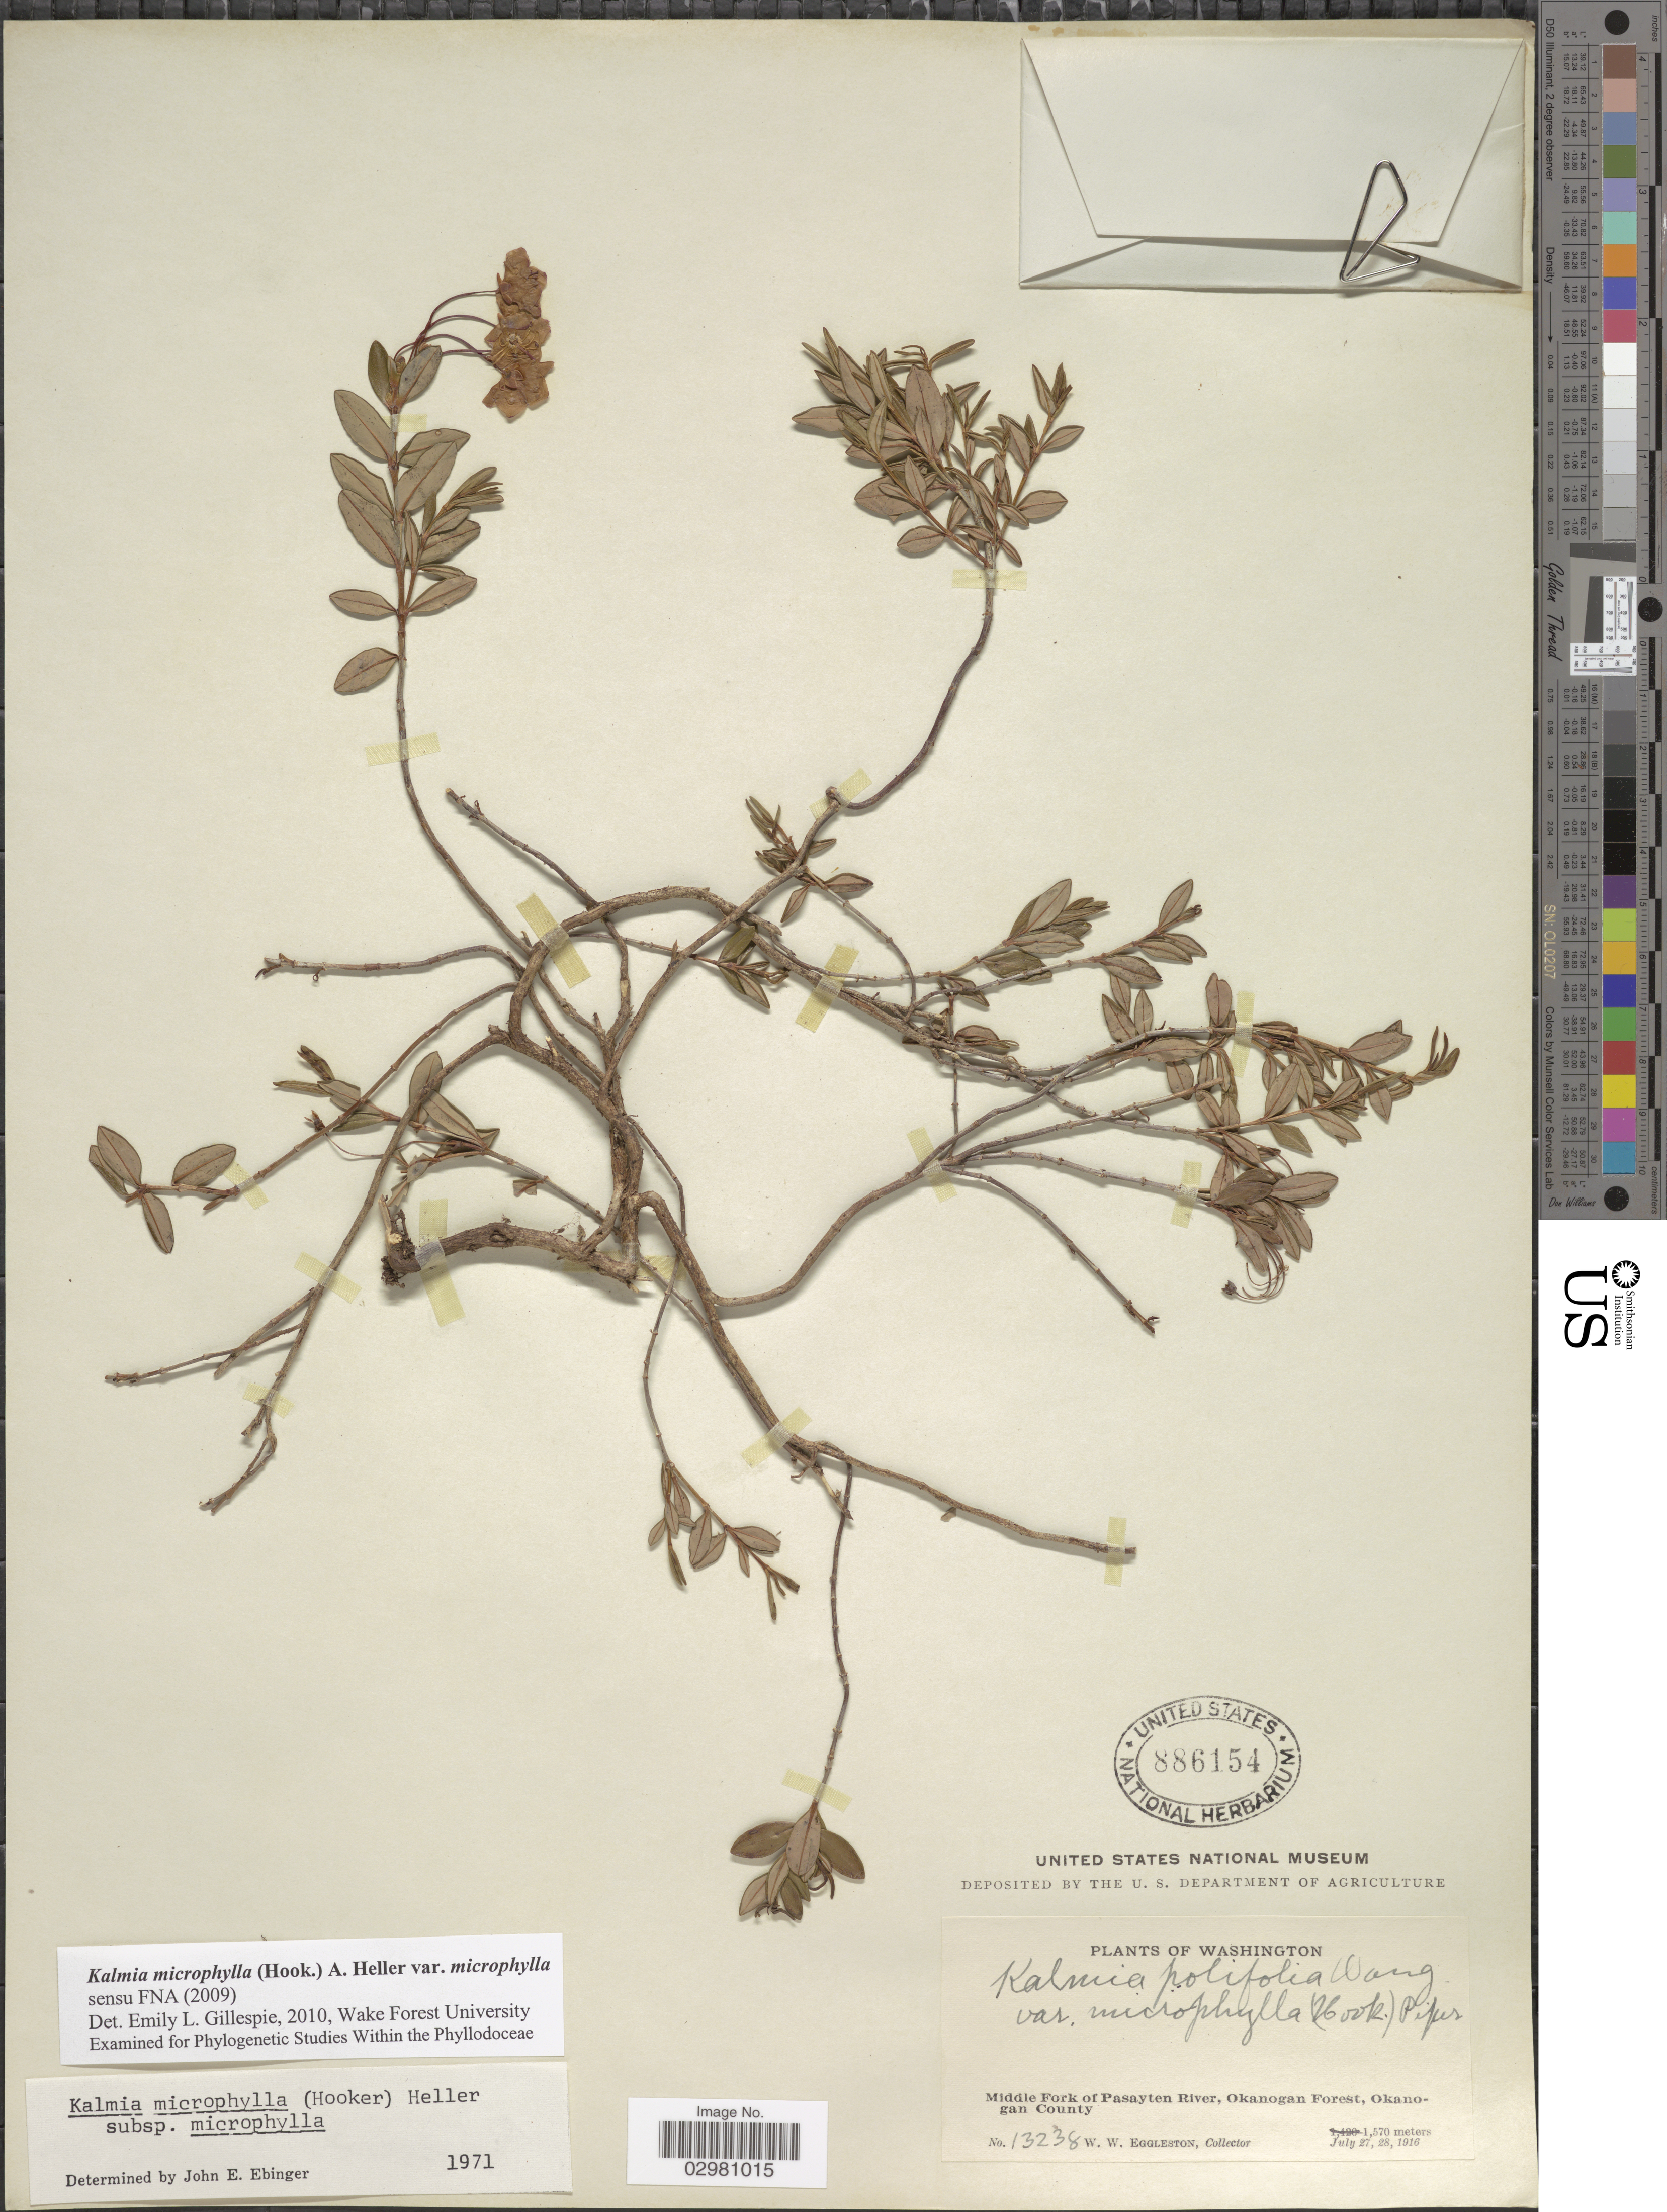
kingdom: Plantae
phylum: Tracheophyta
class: Magnoliopsida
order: Ericales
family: Ericaceae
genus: Kalmia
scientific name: Kalmia microphylla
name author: (Hook.) A. Heller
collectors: W. W. Eggleston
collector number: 13238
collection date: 1916-07-27/1916-07-28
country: United States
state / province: Washington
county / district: Okanogan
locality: Middle Fork of Pasayten River, Okanogan Forest, Okanogan County.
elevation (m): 1570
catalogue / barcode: US 886154